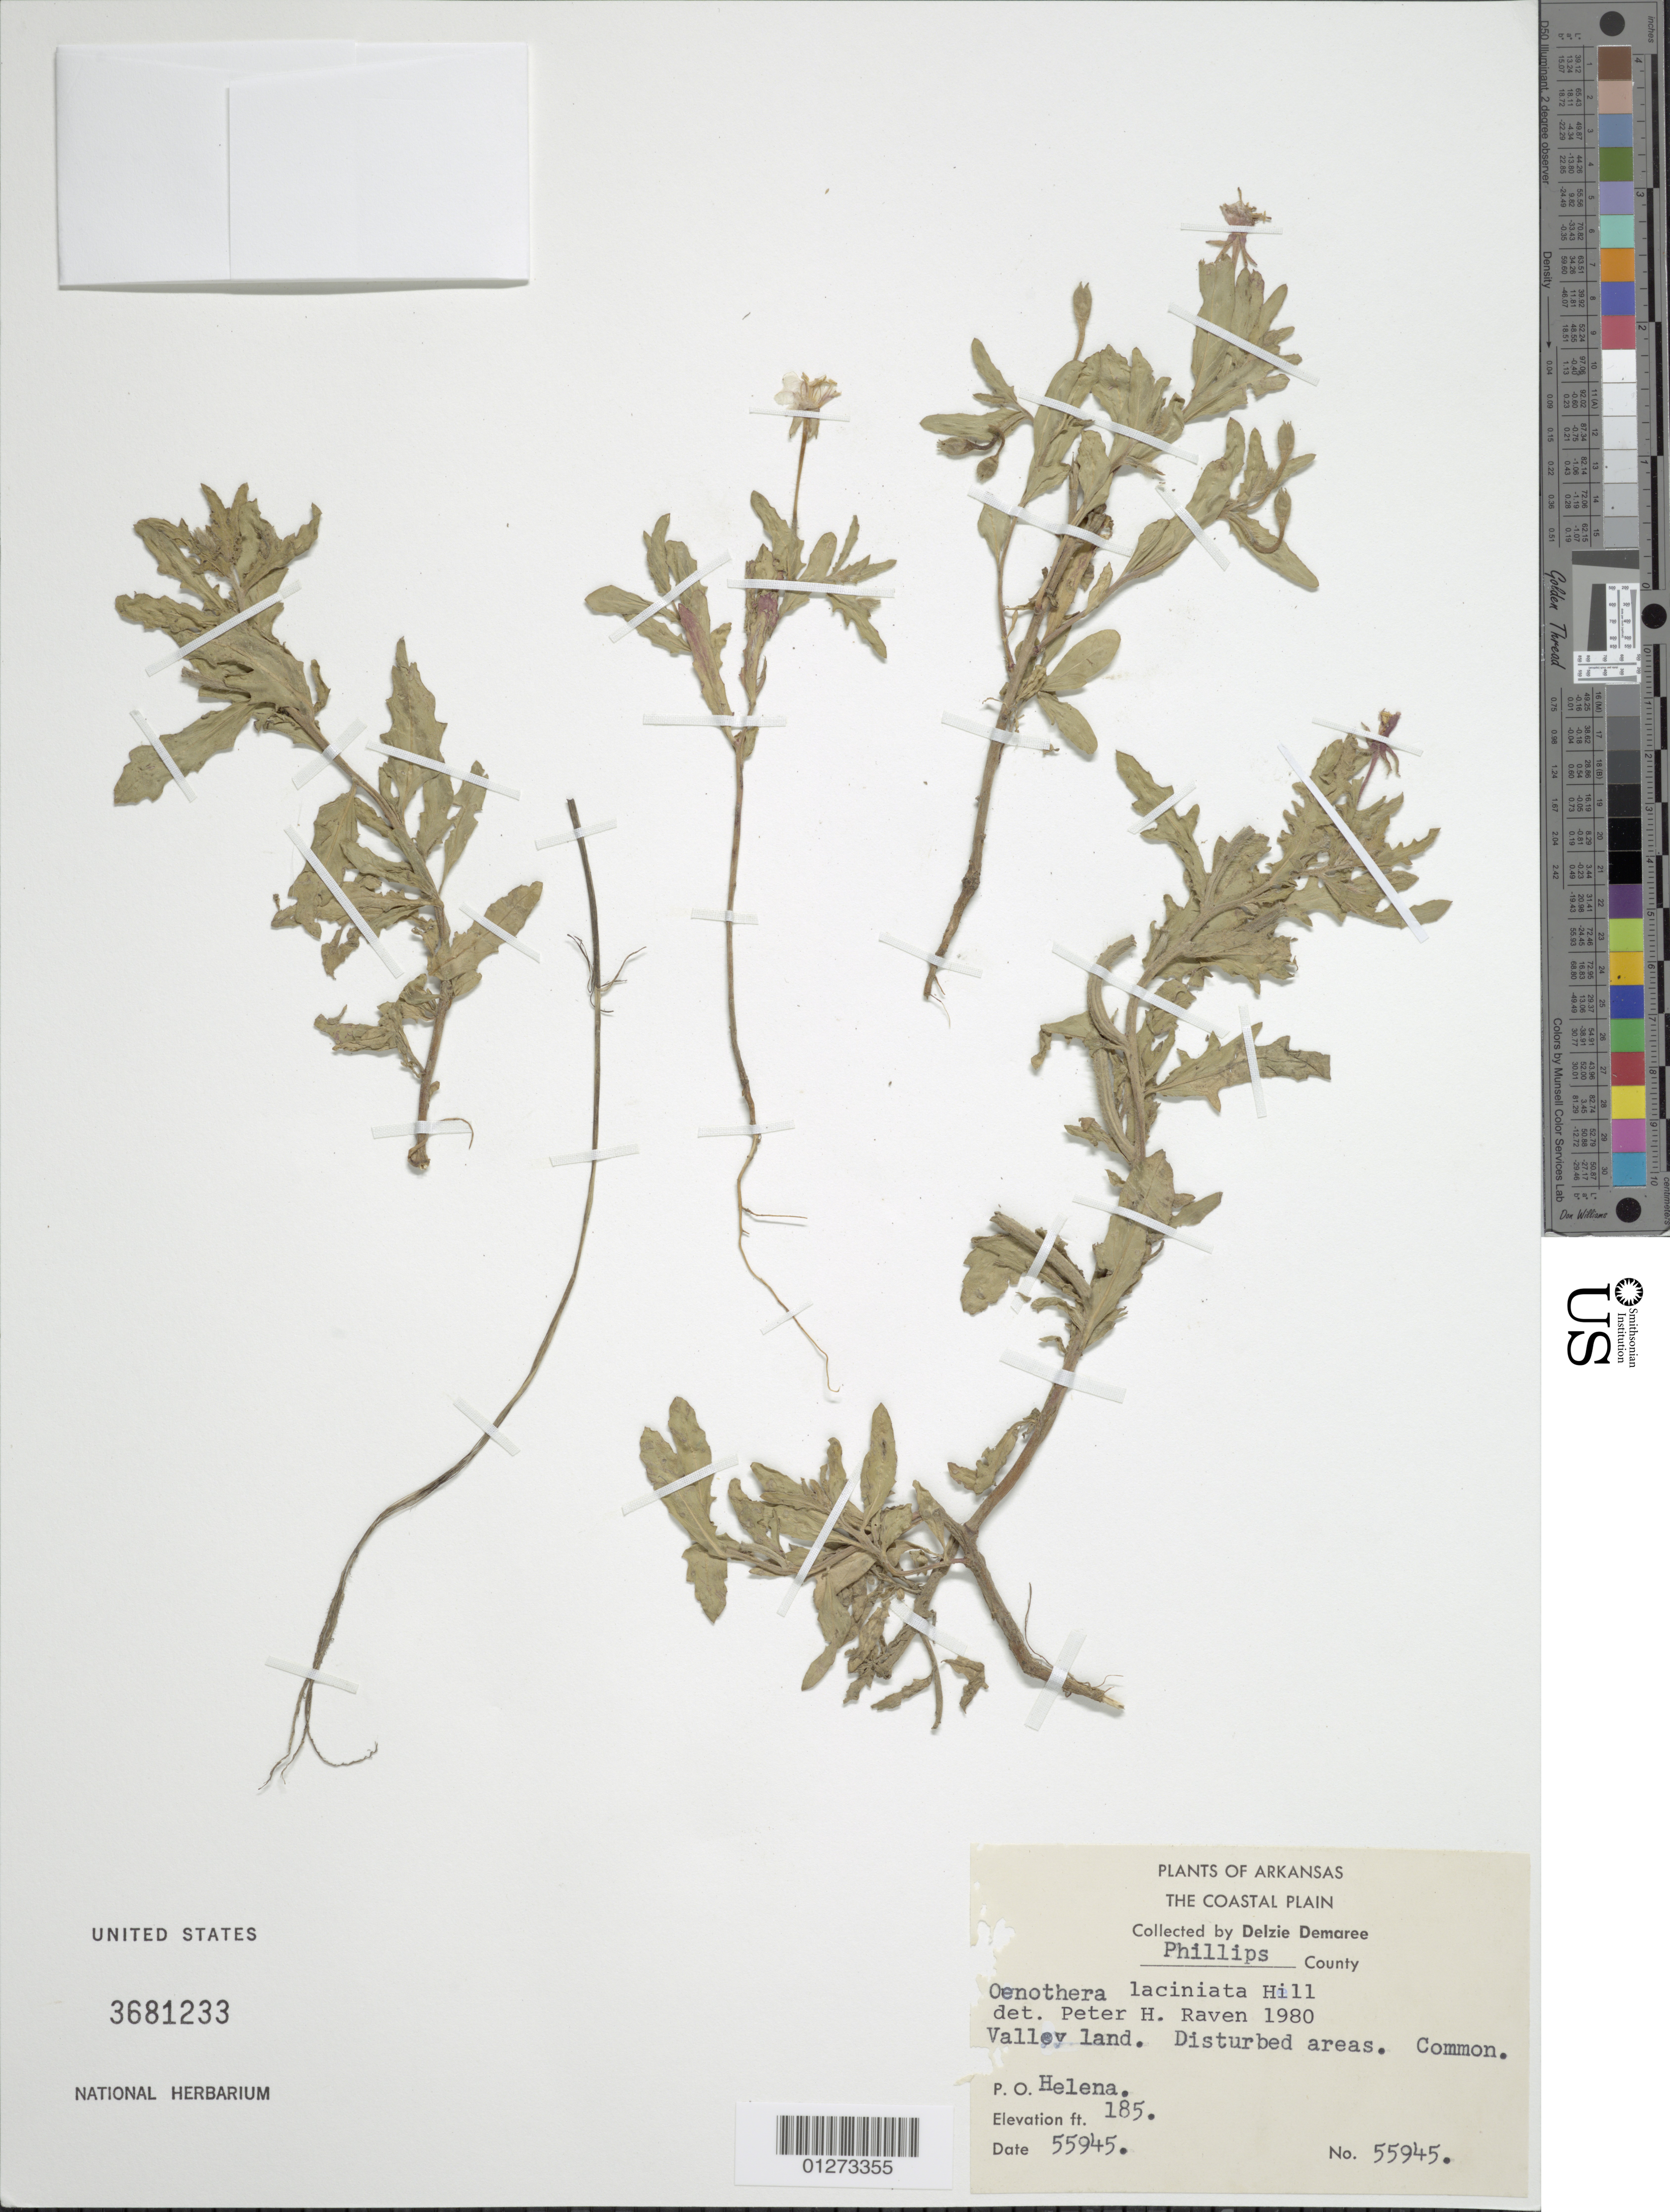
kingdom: Plantae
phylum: Tracheophyta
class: Magnoliopsida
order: Myrtales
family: Onagraceae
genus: Oenothera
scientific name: Oenothera laciniata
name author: Hill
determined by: Raven, P. H.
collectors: D. Demaree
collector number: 55945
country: United States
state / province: Arkansas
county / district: Phillips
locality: Helena, valley land.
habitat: Disturbed areas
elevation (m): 56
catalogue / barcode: US 3681233